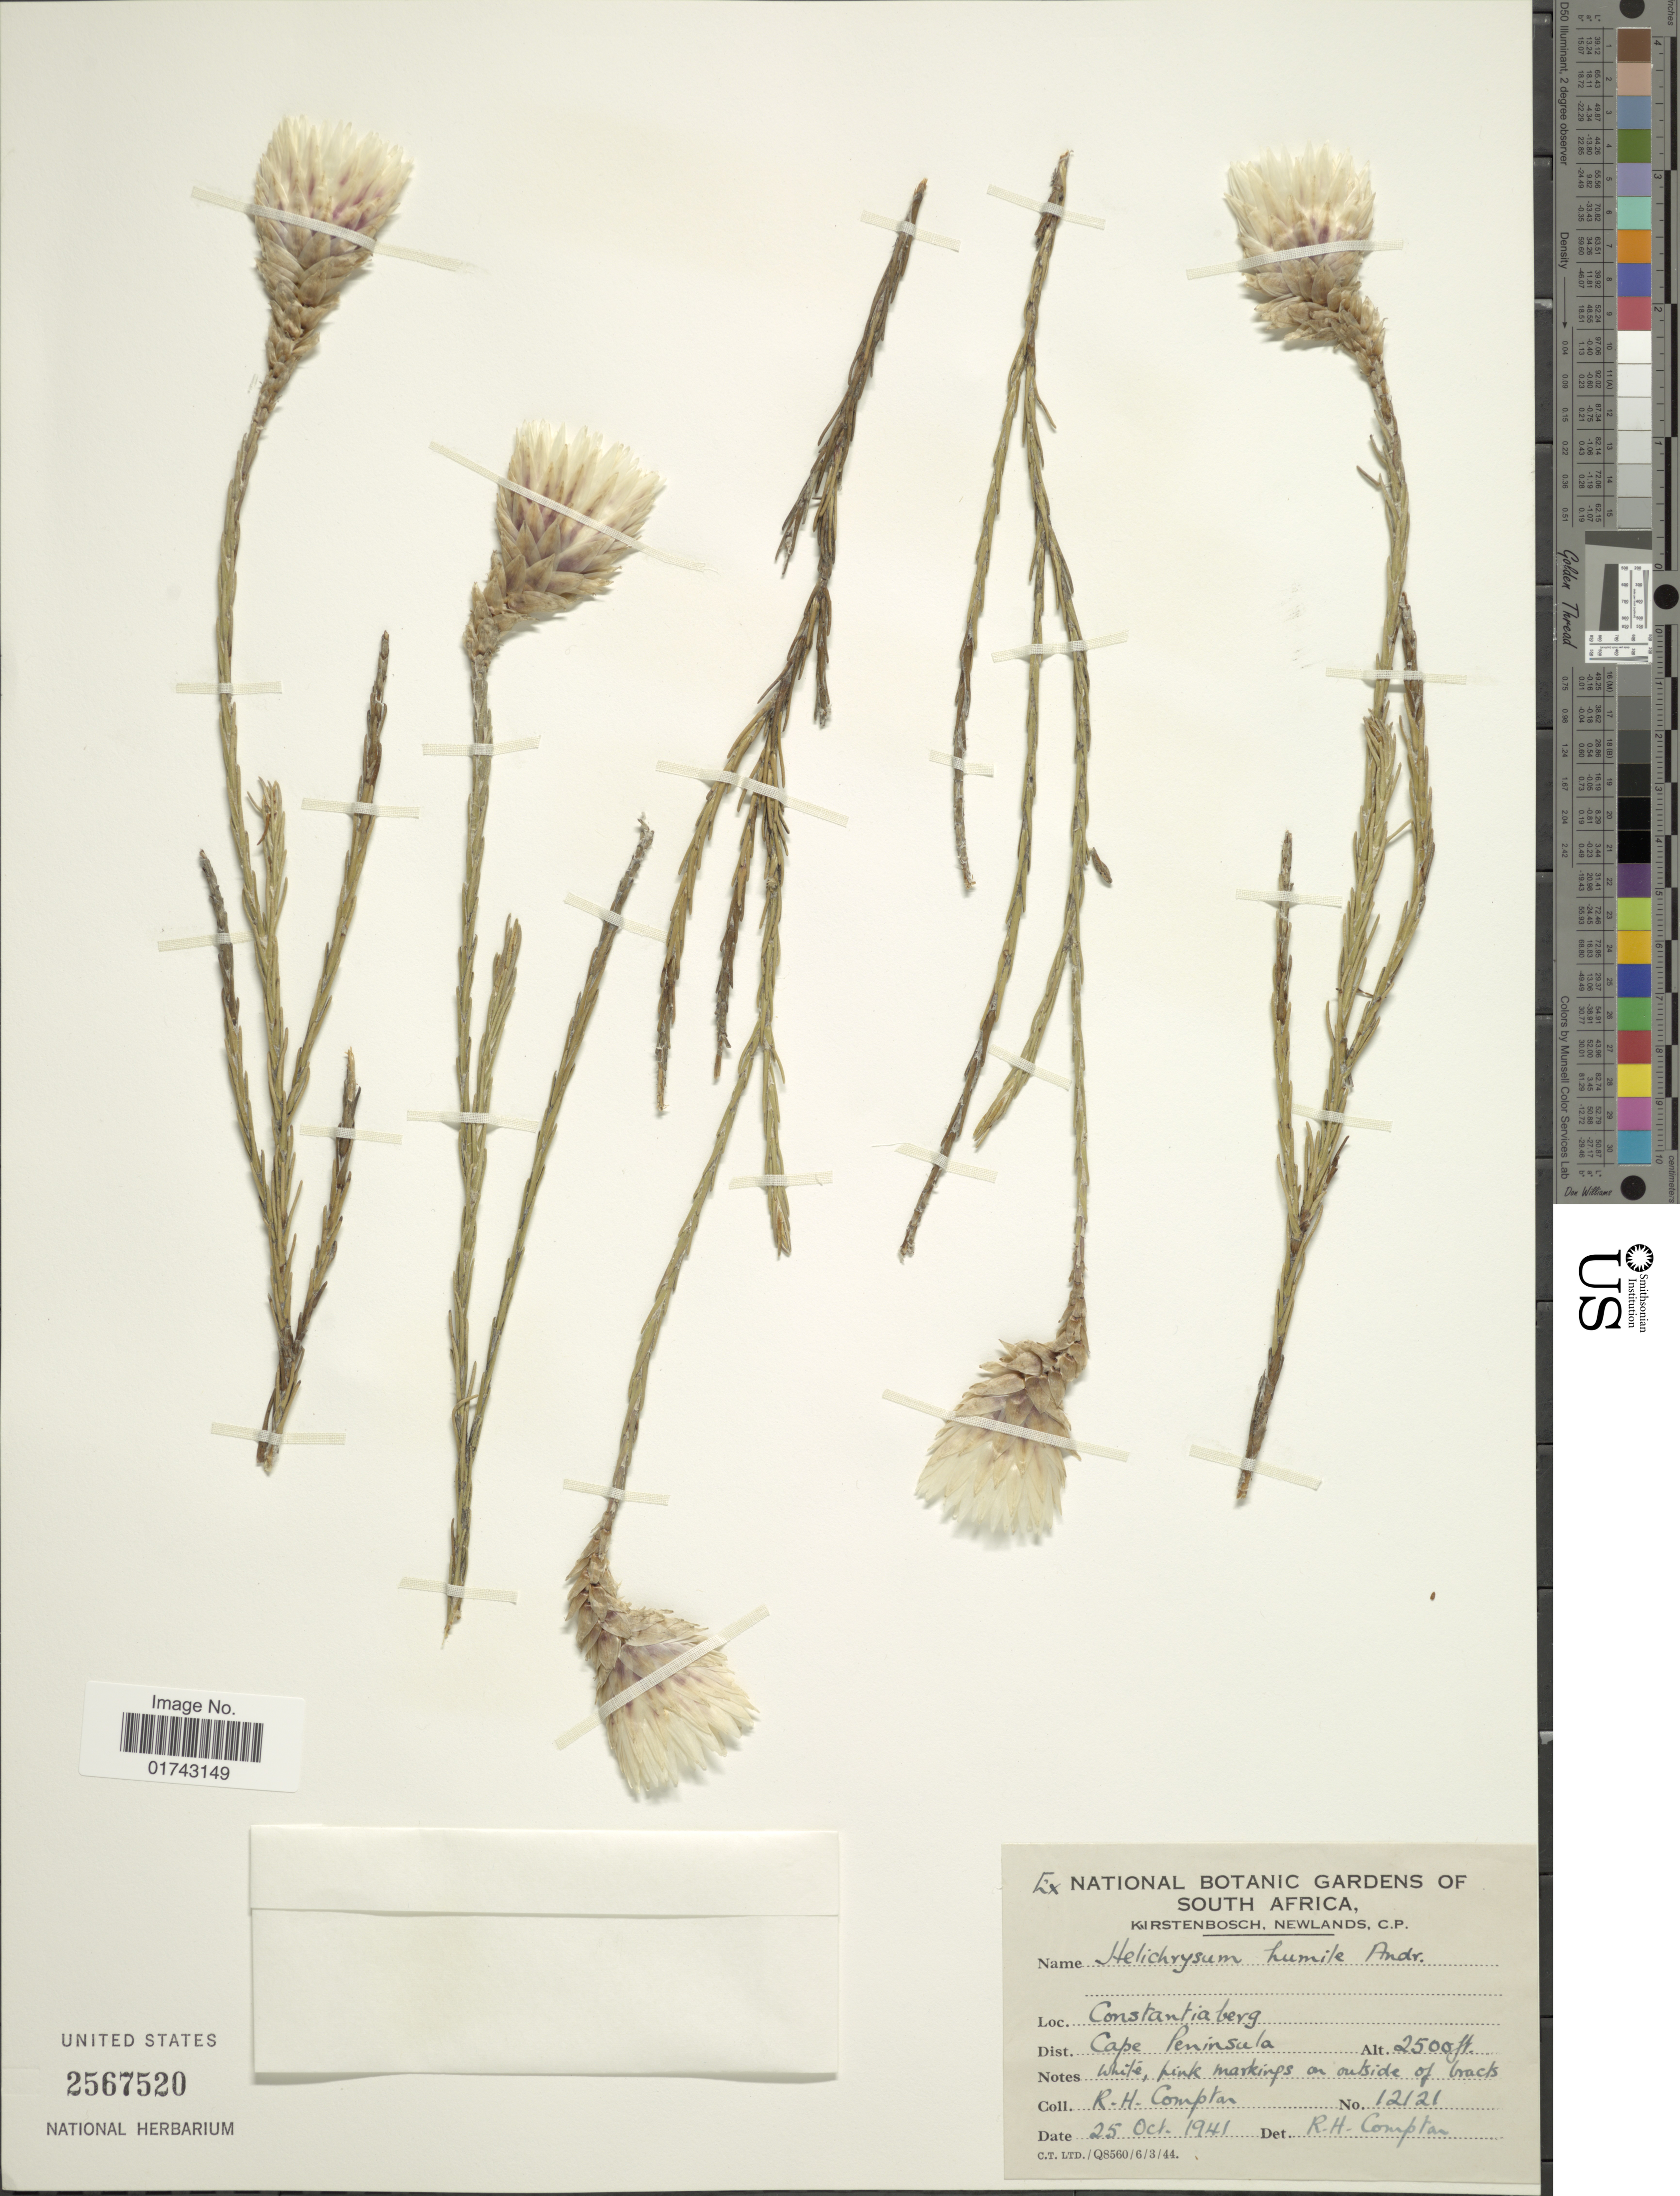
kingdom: Plantae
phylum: Tracheophyta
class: Magnoliopsida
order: Asterales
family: Asteraceae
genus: Helichrysum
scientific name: Helichrysum humile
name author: (Andrews) Less.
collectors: R. H. Compton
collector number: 12121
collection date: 1941-10-25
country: South Africa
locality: Constantiaberg, Dist. Cape Peninsula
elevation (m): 762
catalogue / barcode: US 2567520